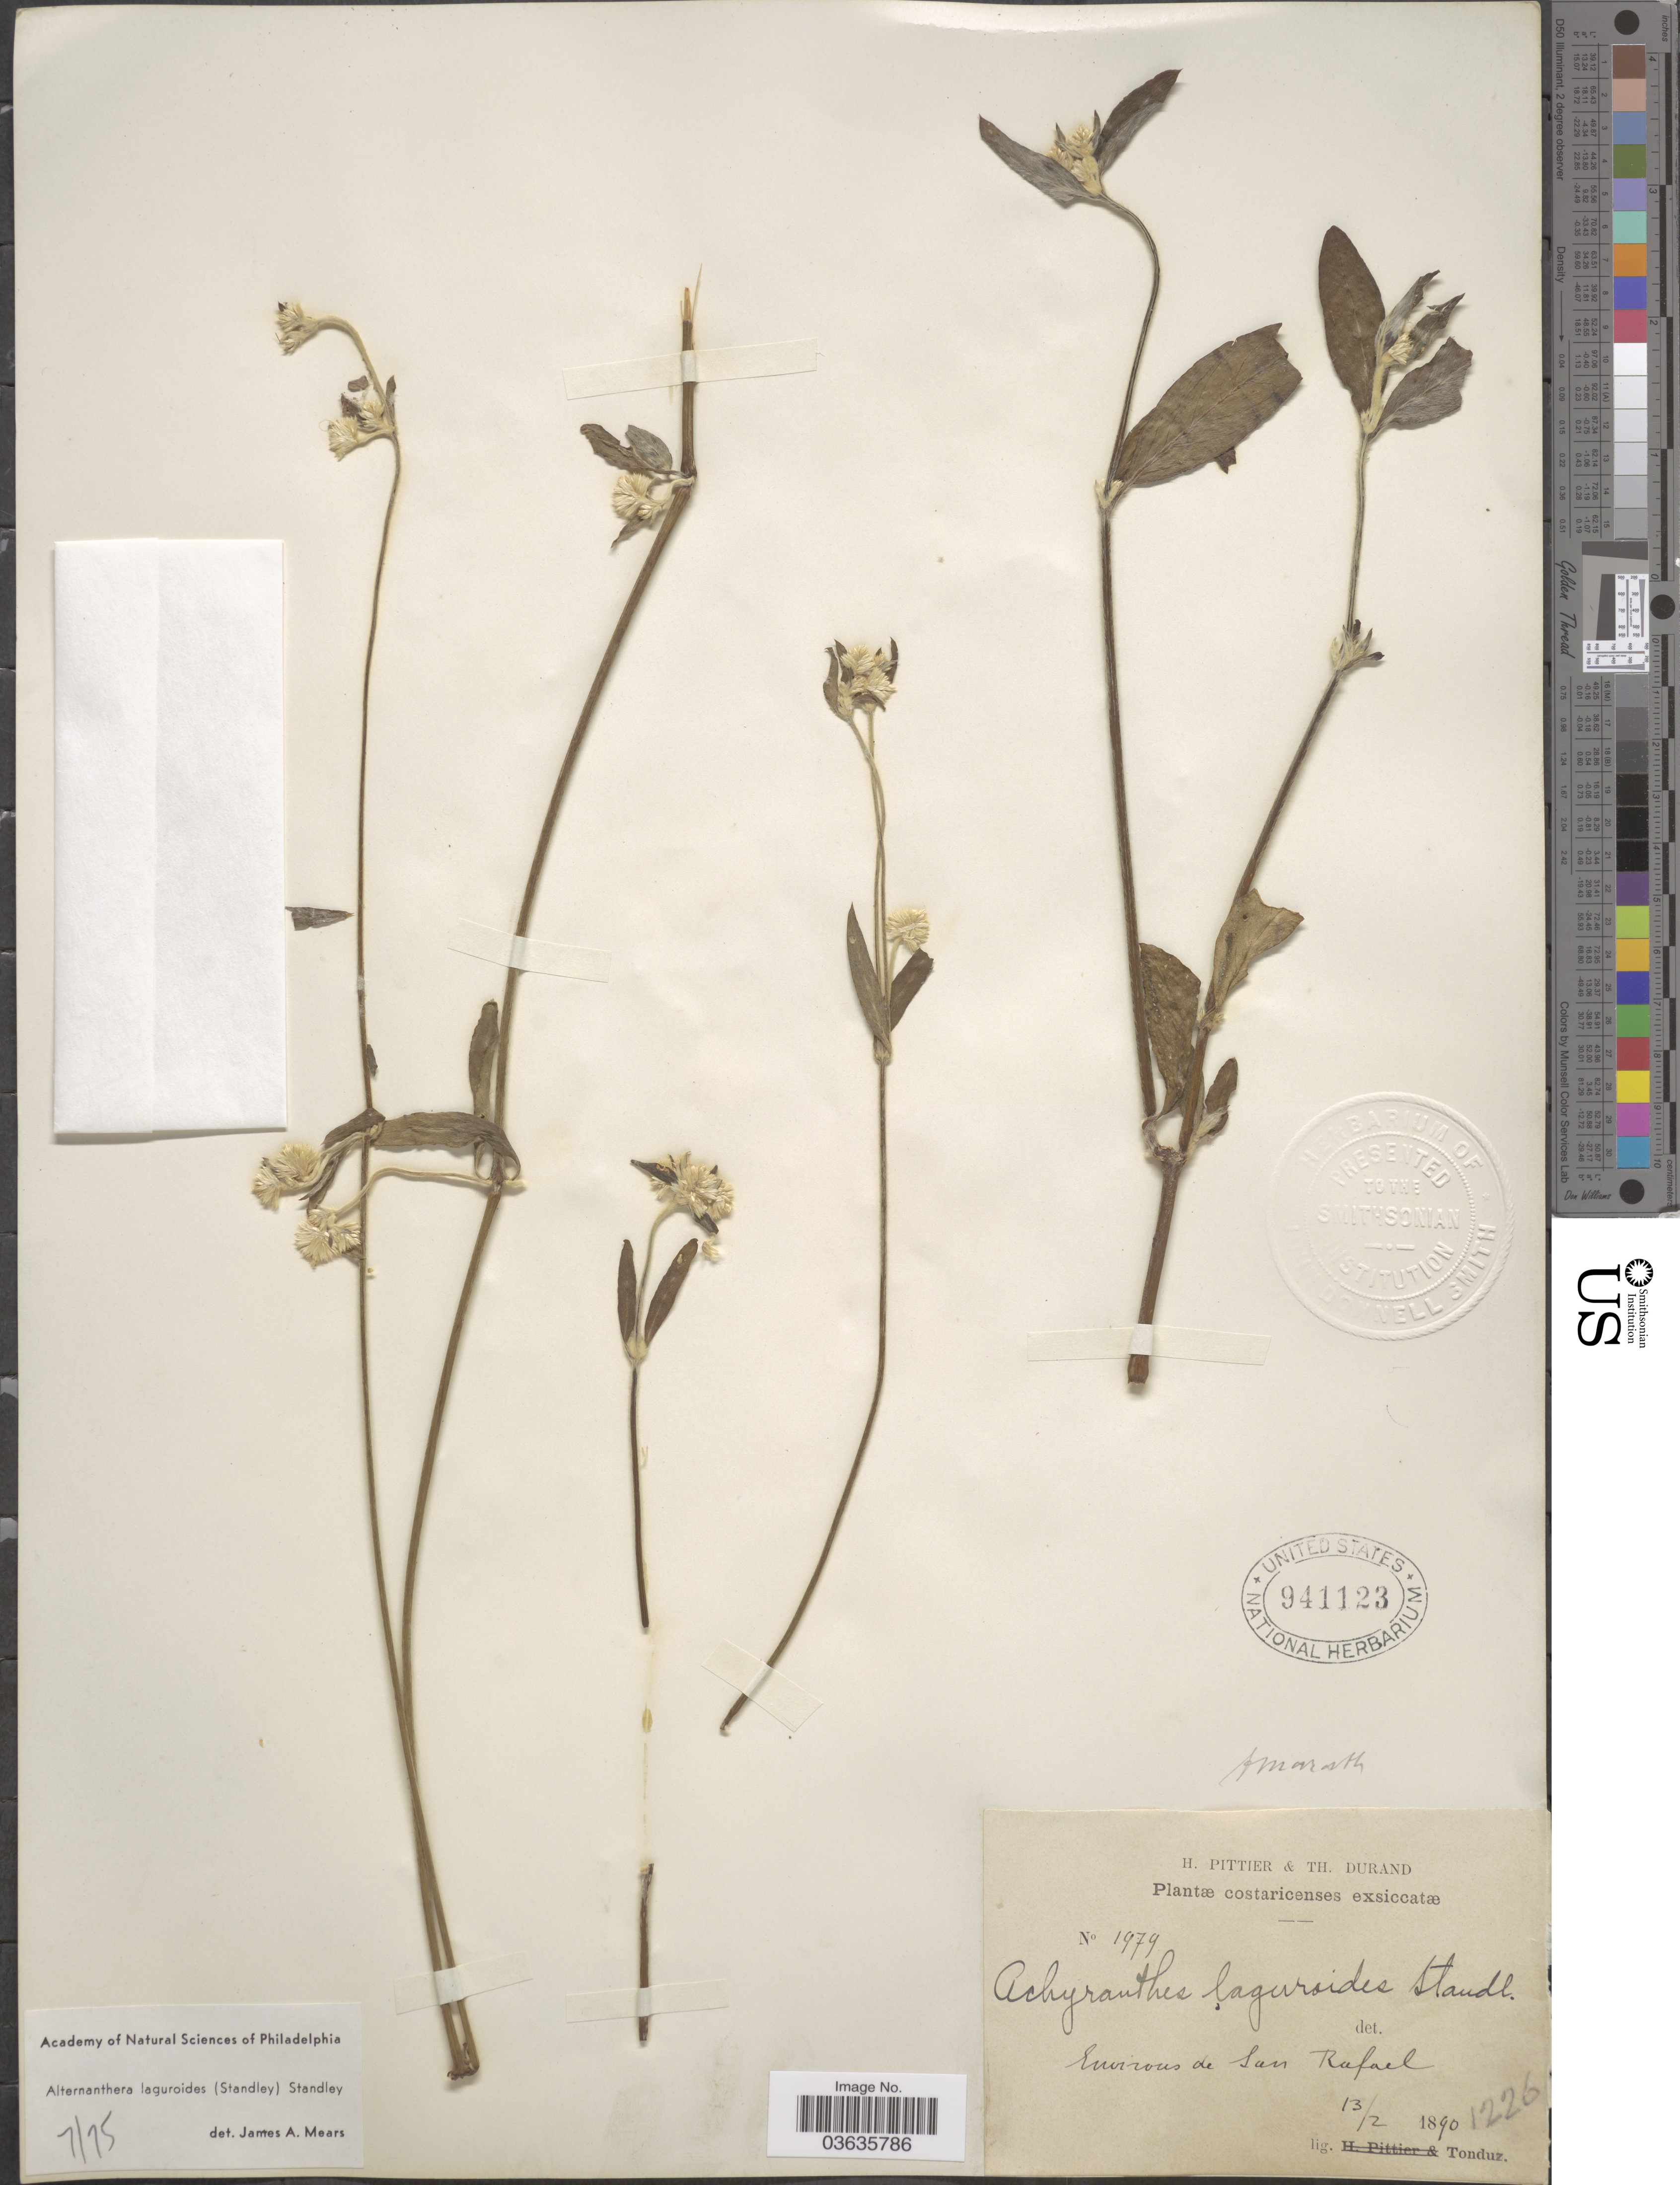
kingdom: Plantae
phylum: Tracheophyta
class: Magnoliopsida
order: Caryophyllales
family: Amaranthaceae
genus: Alternanthera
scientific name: Alternanthera laguroides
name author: (Standl.) Standl.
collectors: Tonduz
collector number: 1979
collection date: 1890-02-13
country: Costa Rica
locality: Environs de San Rafael.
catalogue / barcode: US 941123